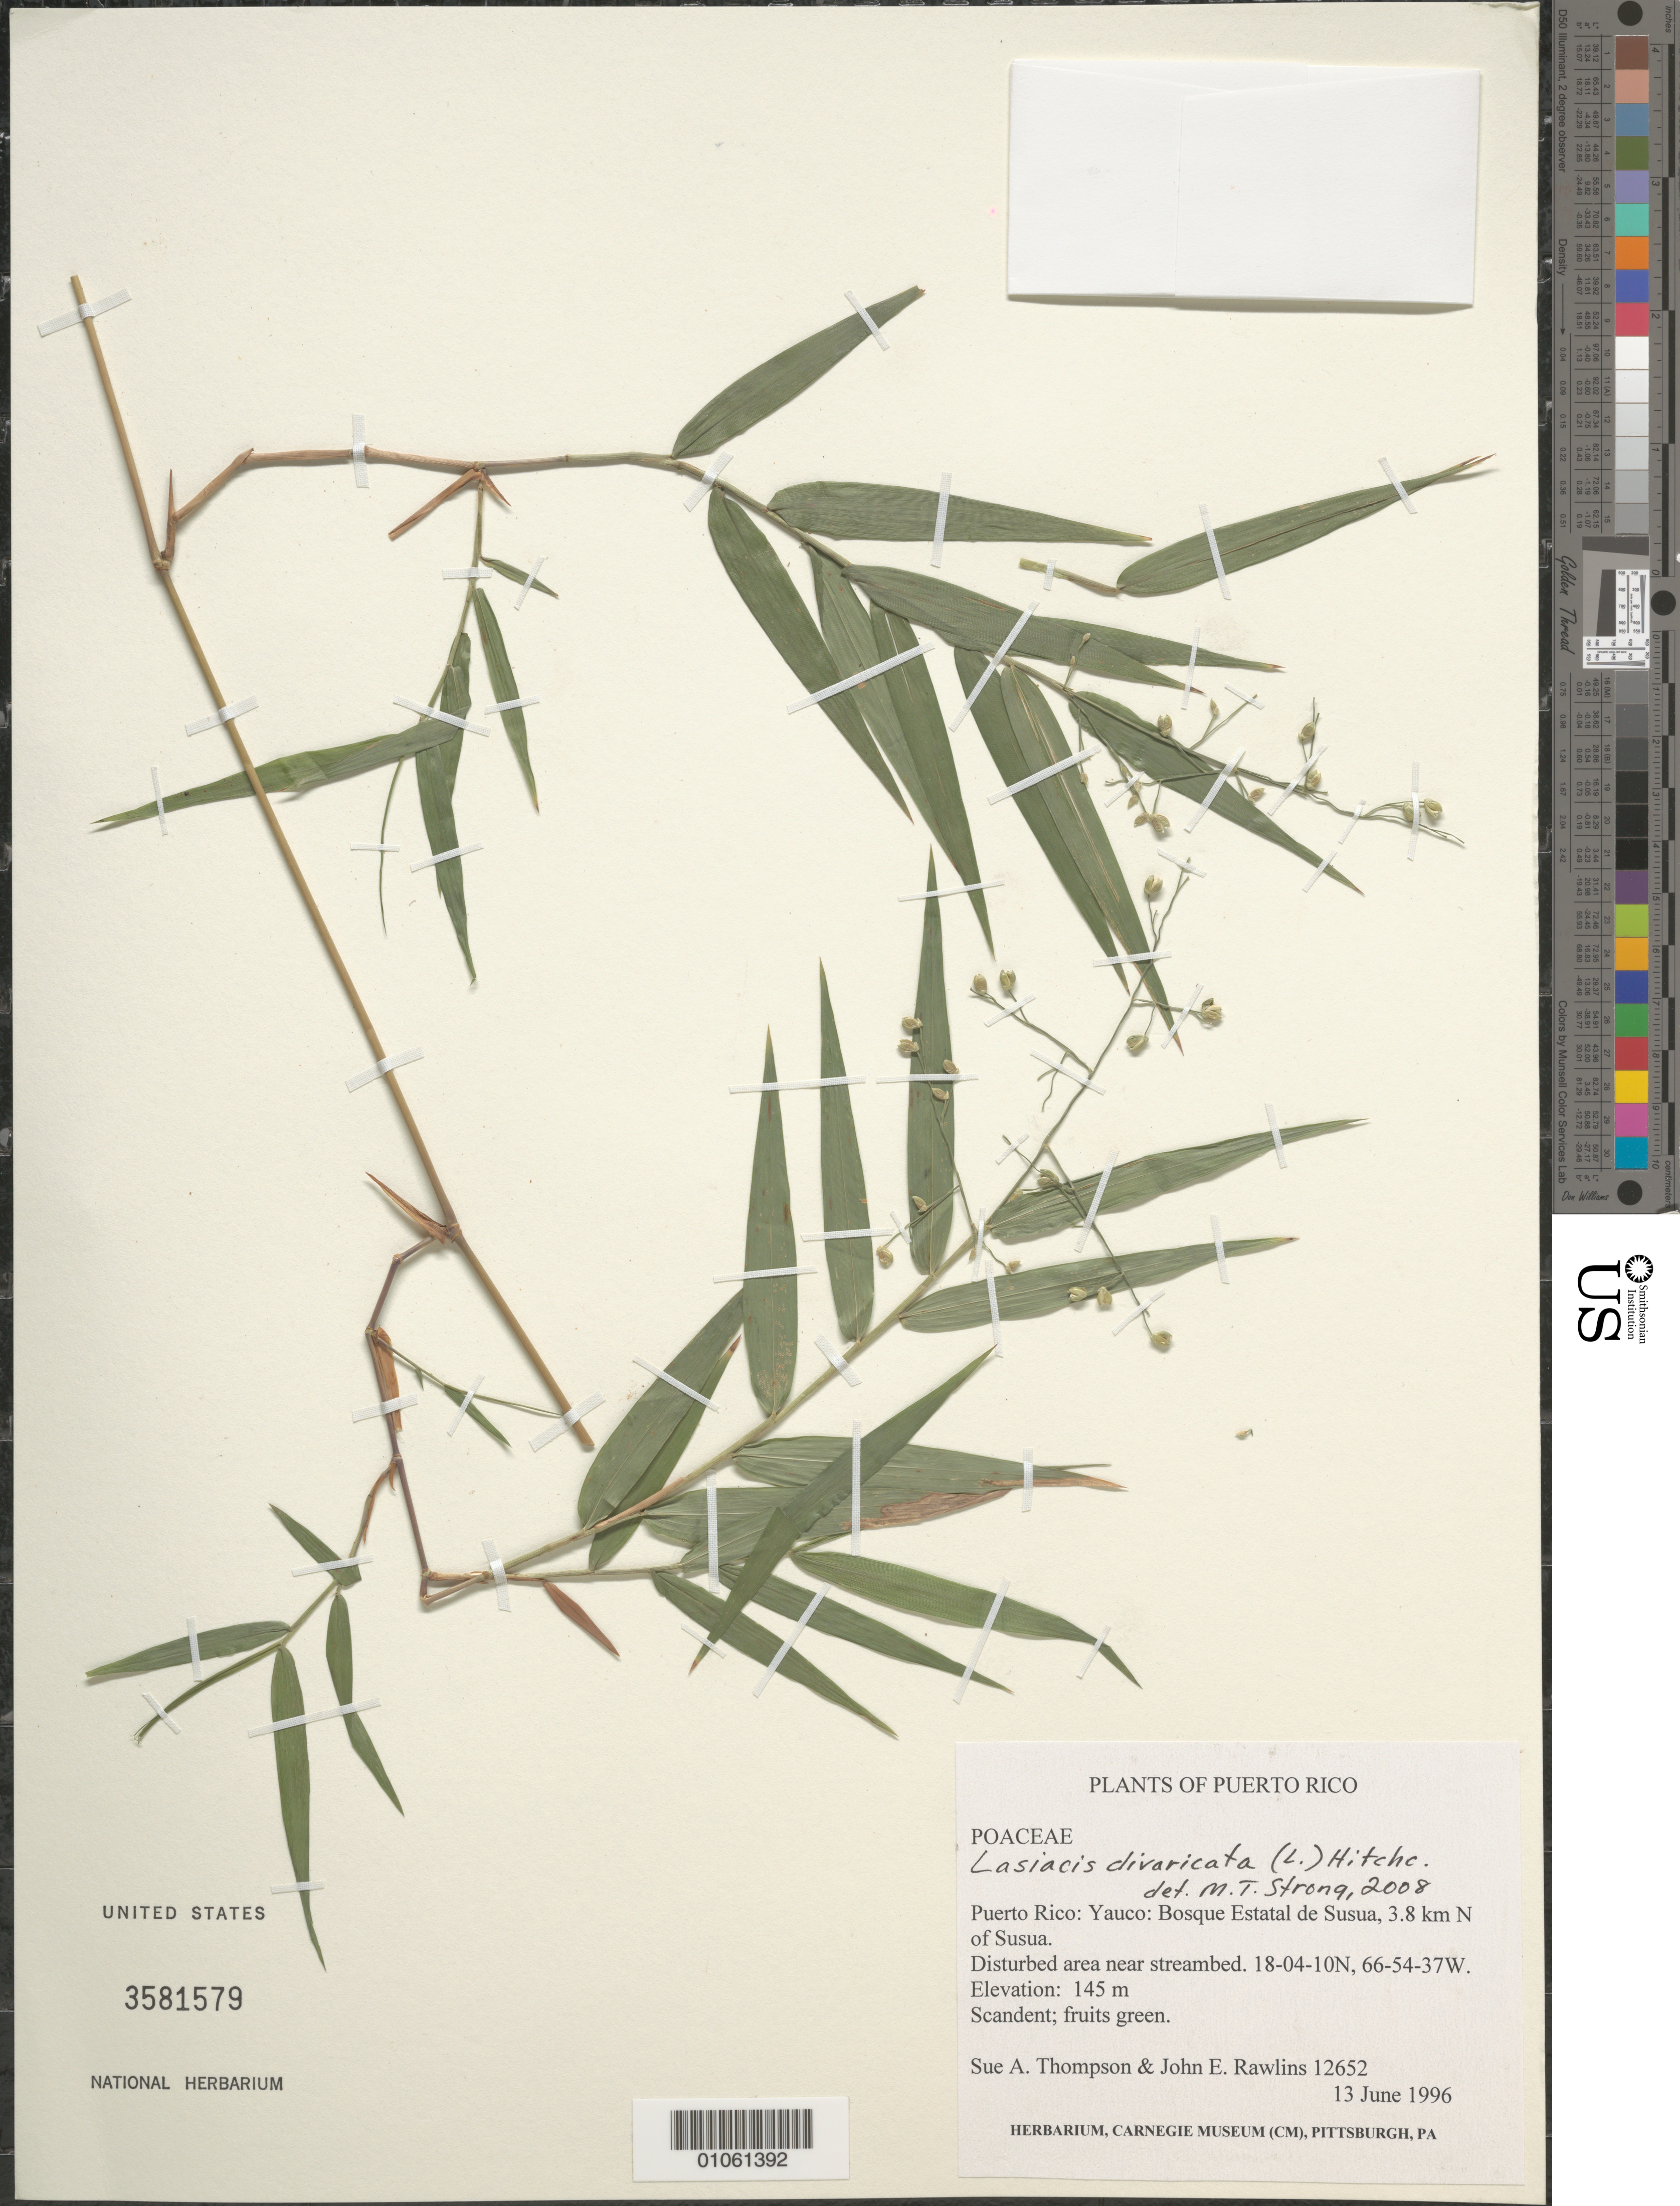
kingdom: Plantae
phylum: Tracheophyta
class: Liliopsida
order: Poales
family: Poaceae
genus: Lasiacis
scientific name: Lasiacis divaricata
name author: (L.) Hitchc.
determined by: Strong, M. T., (US), Smithsonian Institution - National Museum of Natural History (UNITED STATES)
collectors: S. A. Thompson & J. Rawlins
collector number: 12652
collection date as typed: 13 Jun 1996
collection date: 1996-06-13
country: Puerto Rico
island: Puerto Rico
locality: Yauco, Bosque Estatal de Susua, 3.8 km N of Susua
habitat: Disturbed area near streambed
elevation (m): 145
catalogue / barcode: US 3581579